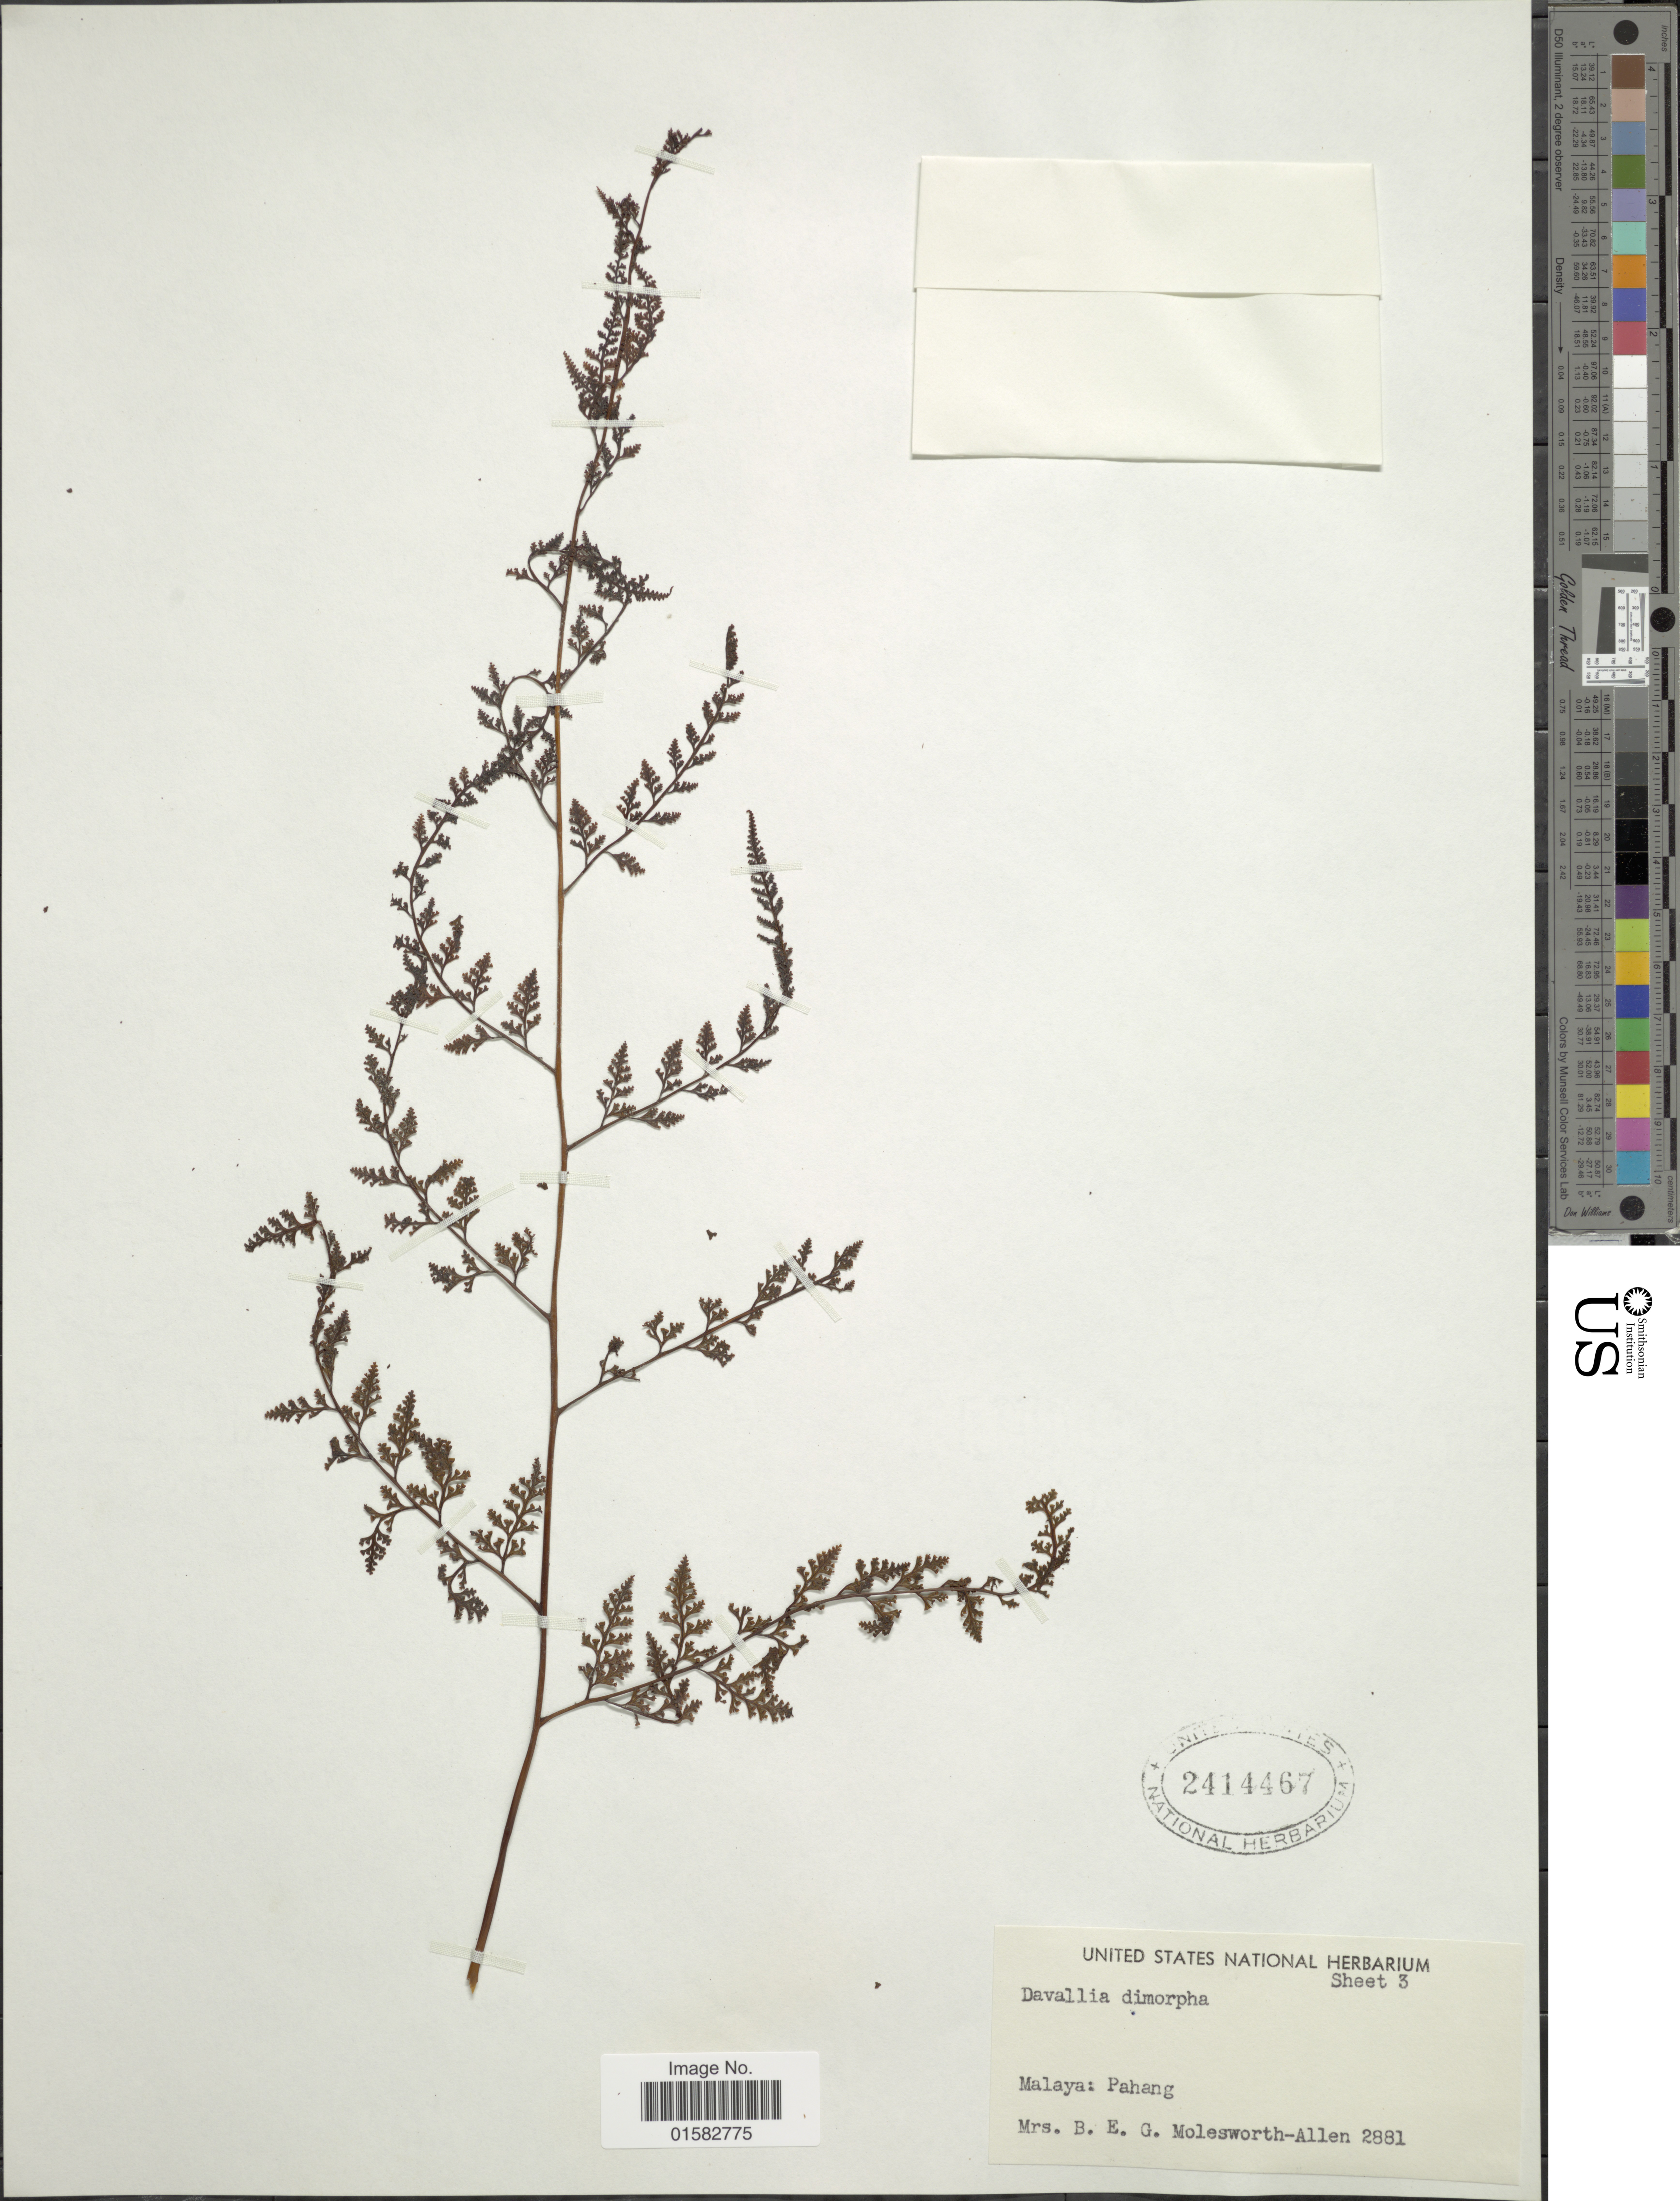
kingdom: Plantae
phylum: Tracheophyta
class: Polypodiopsida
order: Polypodiales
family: Davalliaceae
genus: Davallia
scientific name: Davallia divaricata var. dimorpha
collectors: Mrs. B. E. G. Molesworth-Allen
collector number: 2881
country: Malaysia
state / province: Pahang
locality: Malaya, Pahang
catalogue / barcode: US 2414467